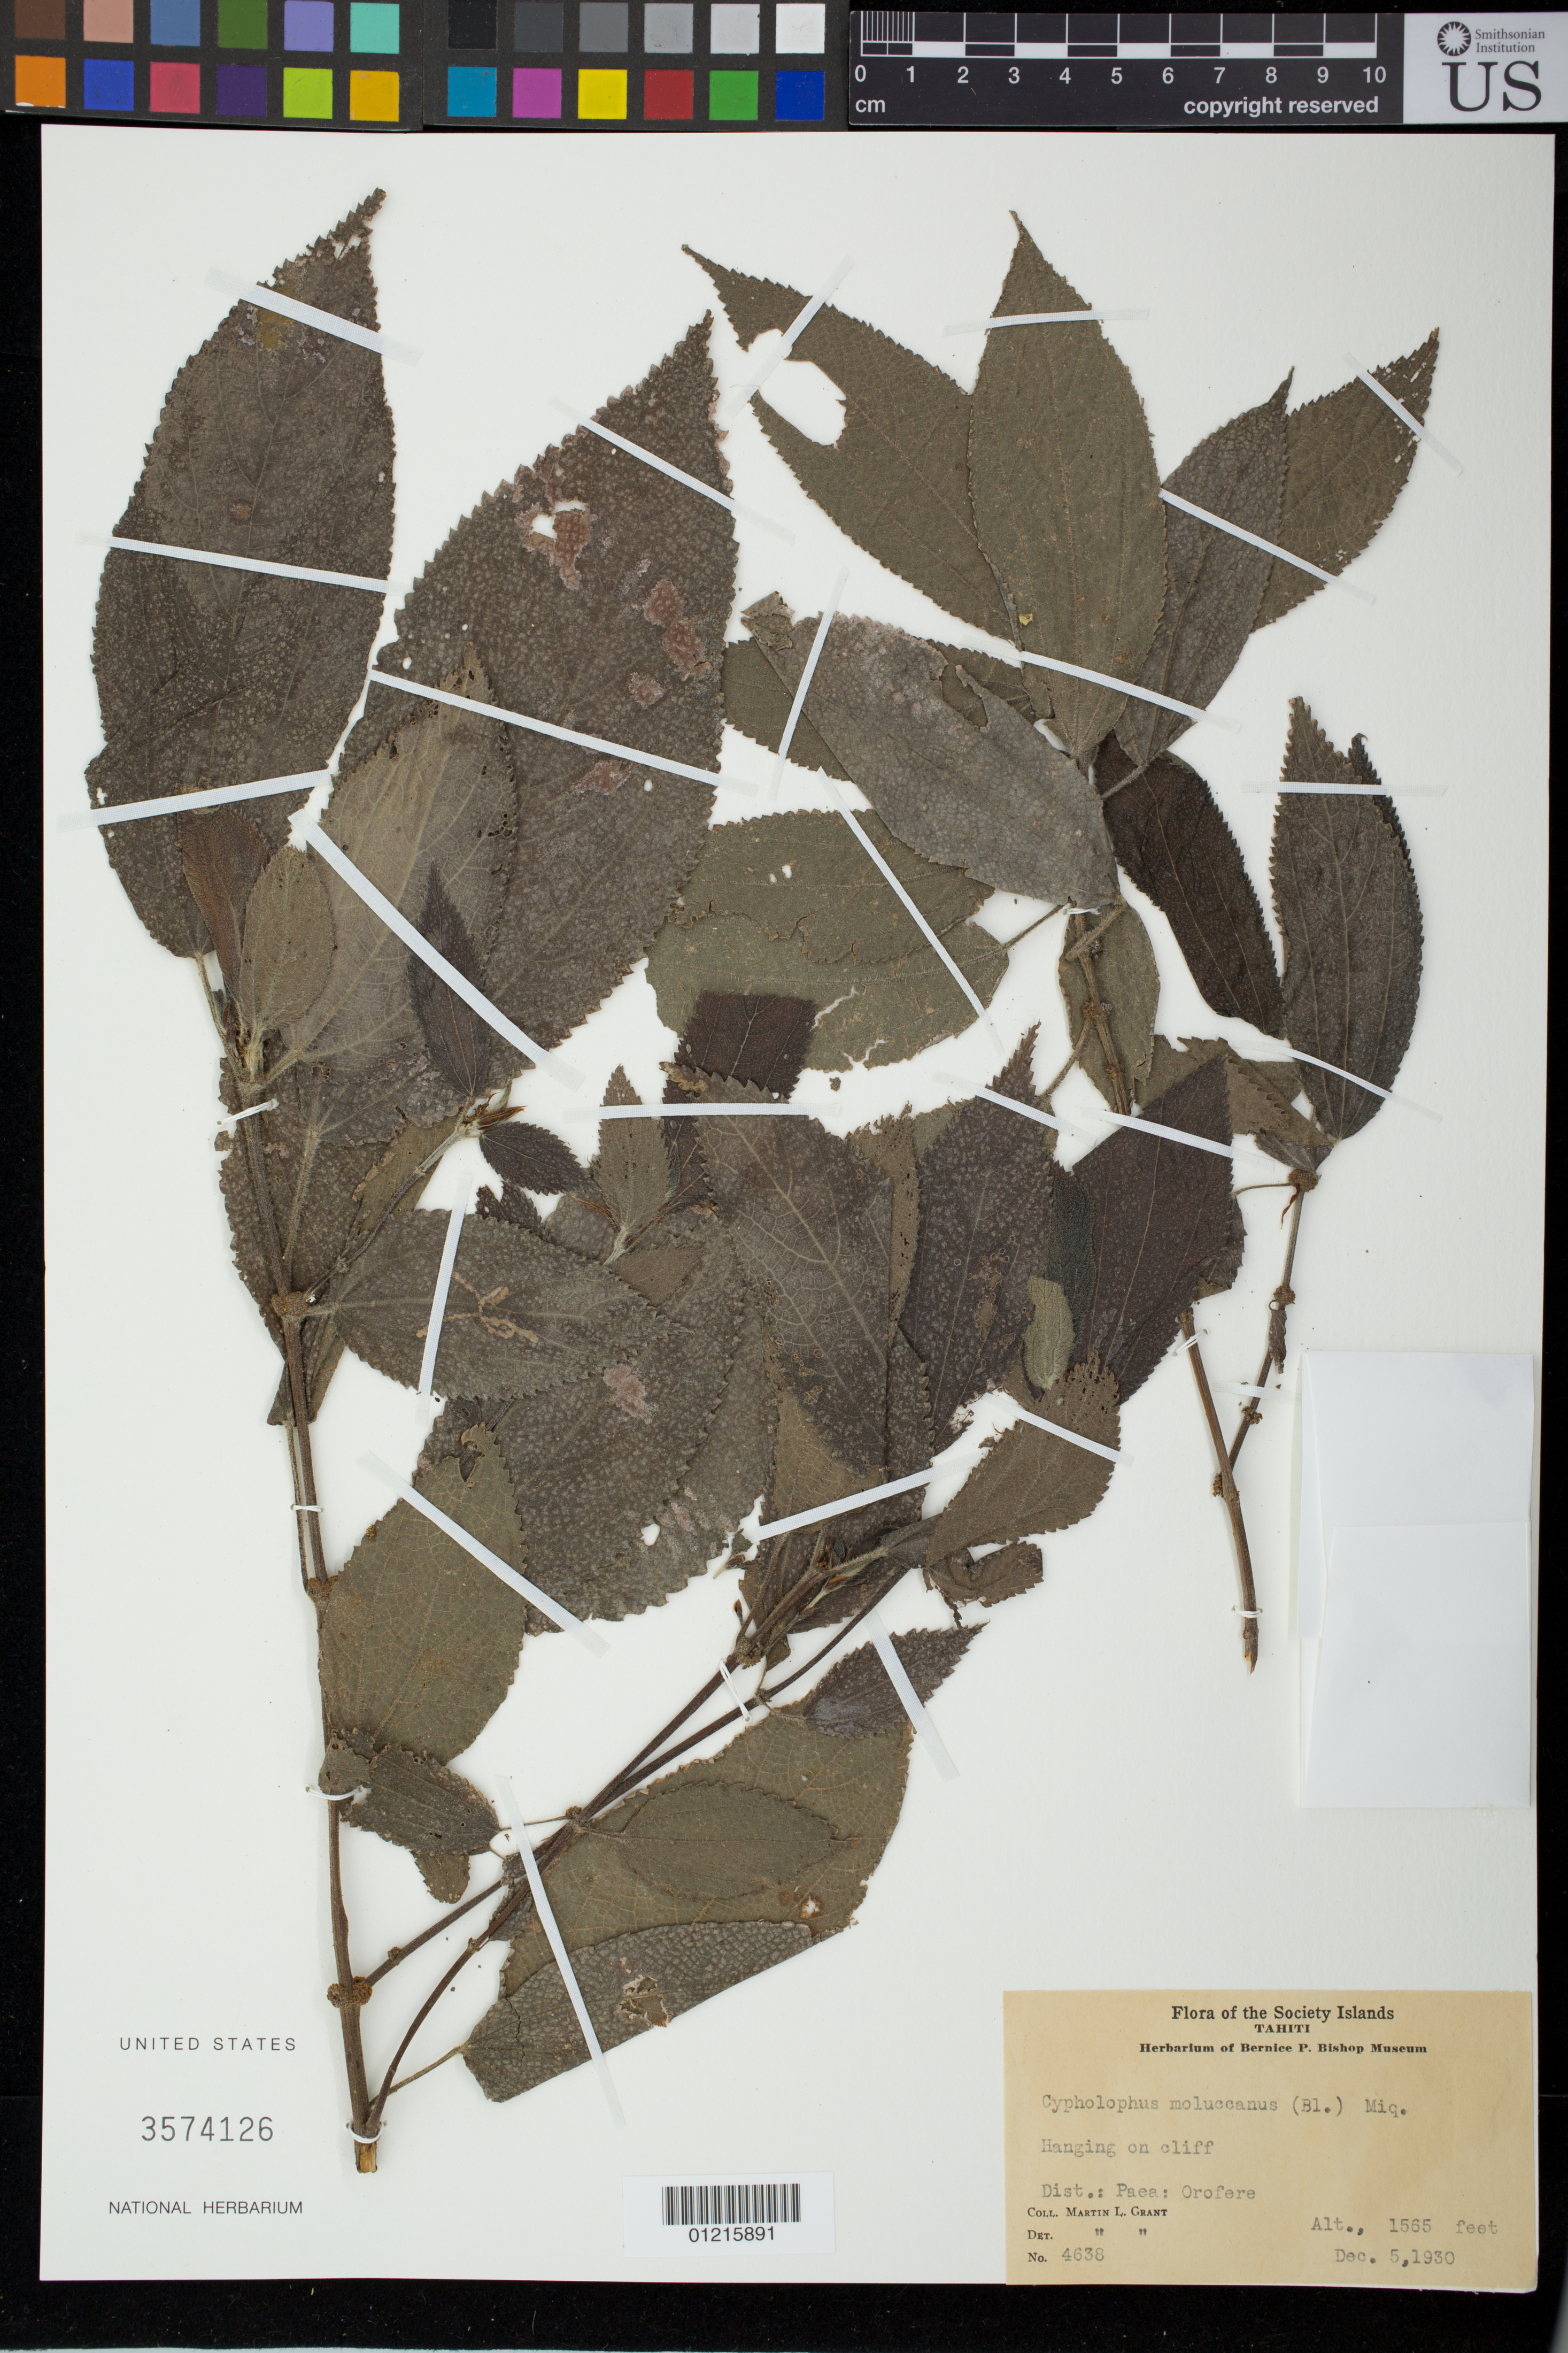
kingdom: Plantae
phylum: Tracheophyta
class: Magnoliopsida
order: Rosales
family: Urticaceae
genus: Cypholophus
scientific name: Cypholophus moluccanus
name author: (Blume) Miq.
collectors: M. L. Grant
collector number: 4638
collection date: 1930-12-05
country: French Polynesia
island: Tahiti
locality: {aea: Orofere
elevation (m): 477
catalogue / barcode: US 3574126